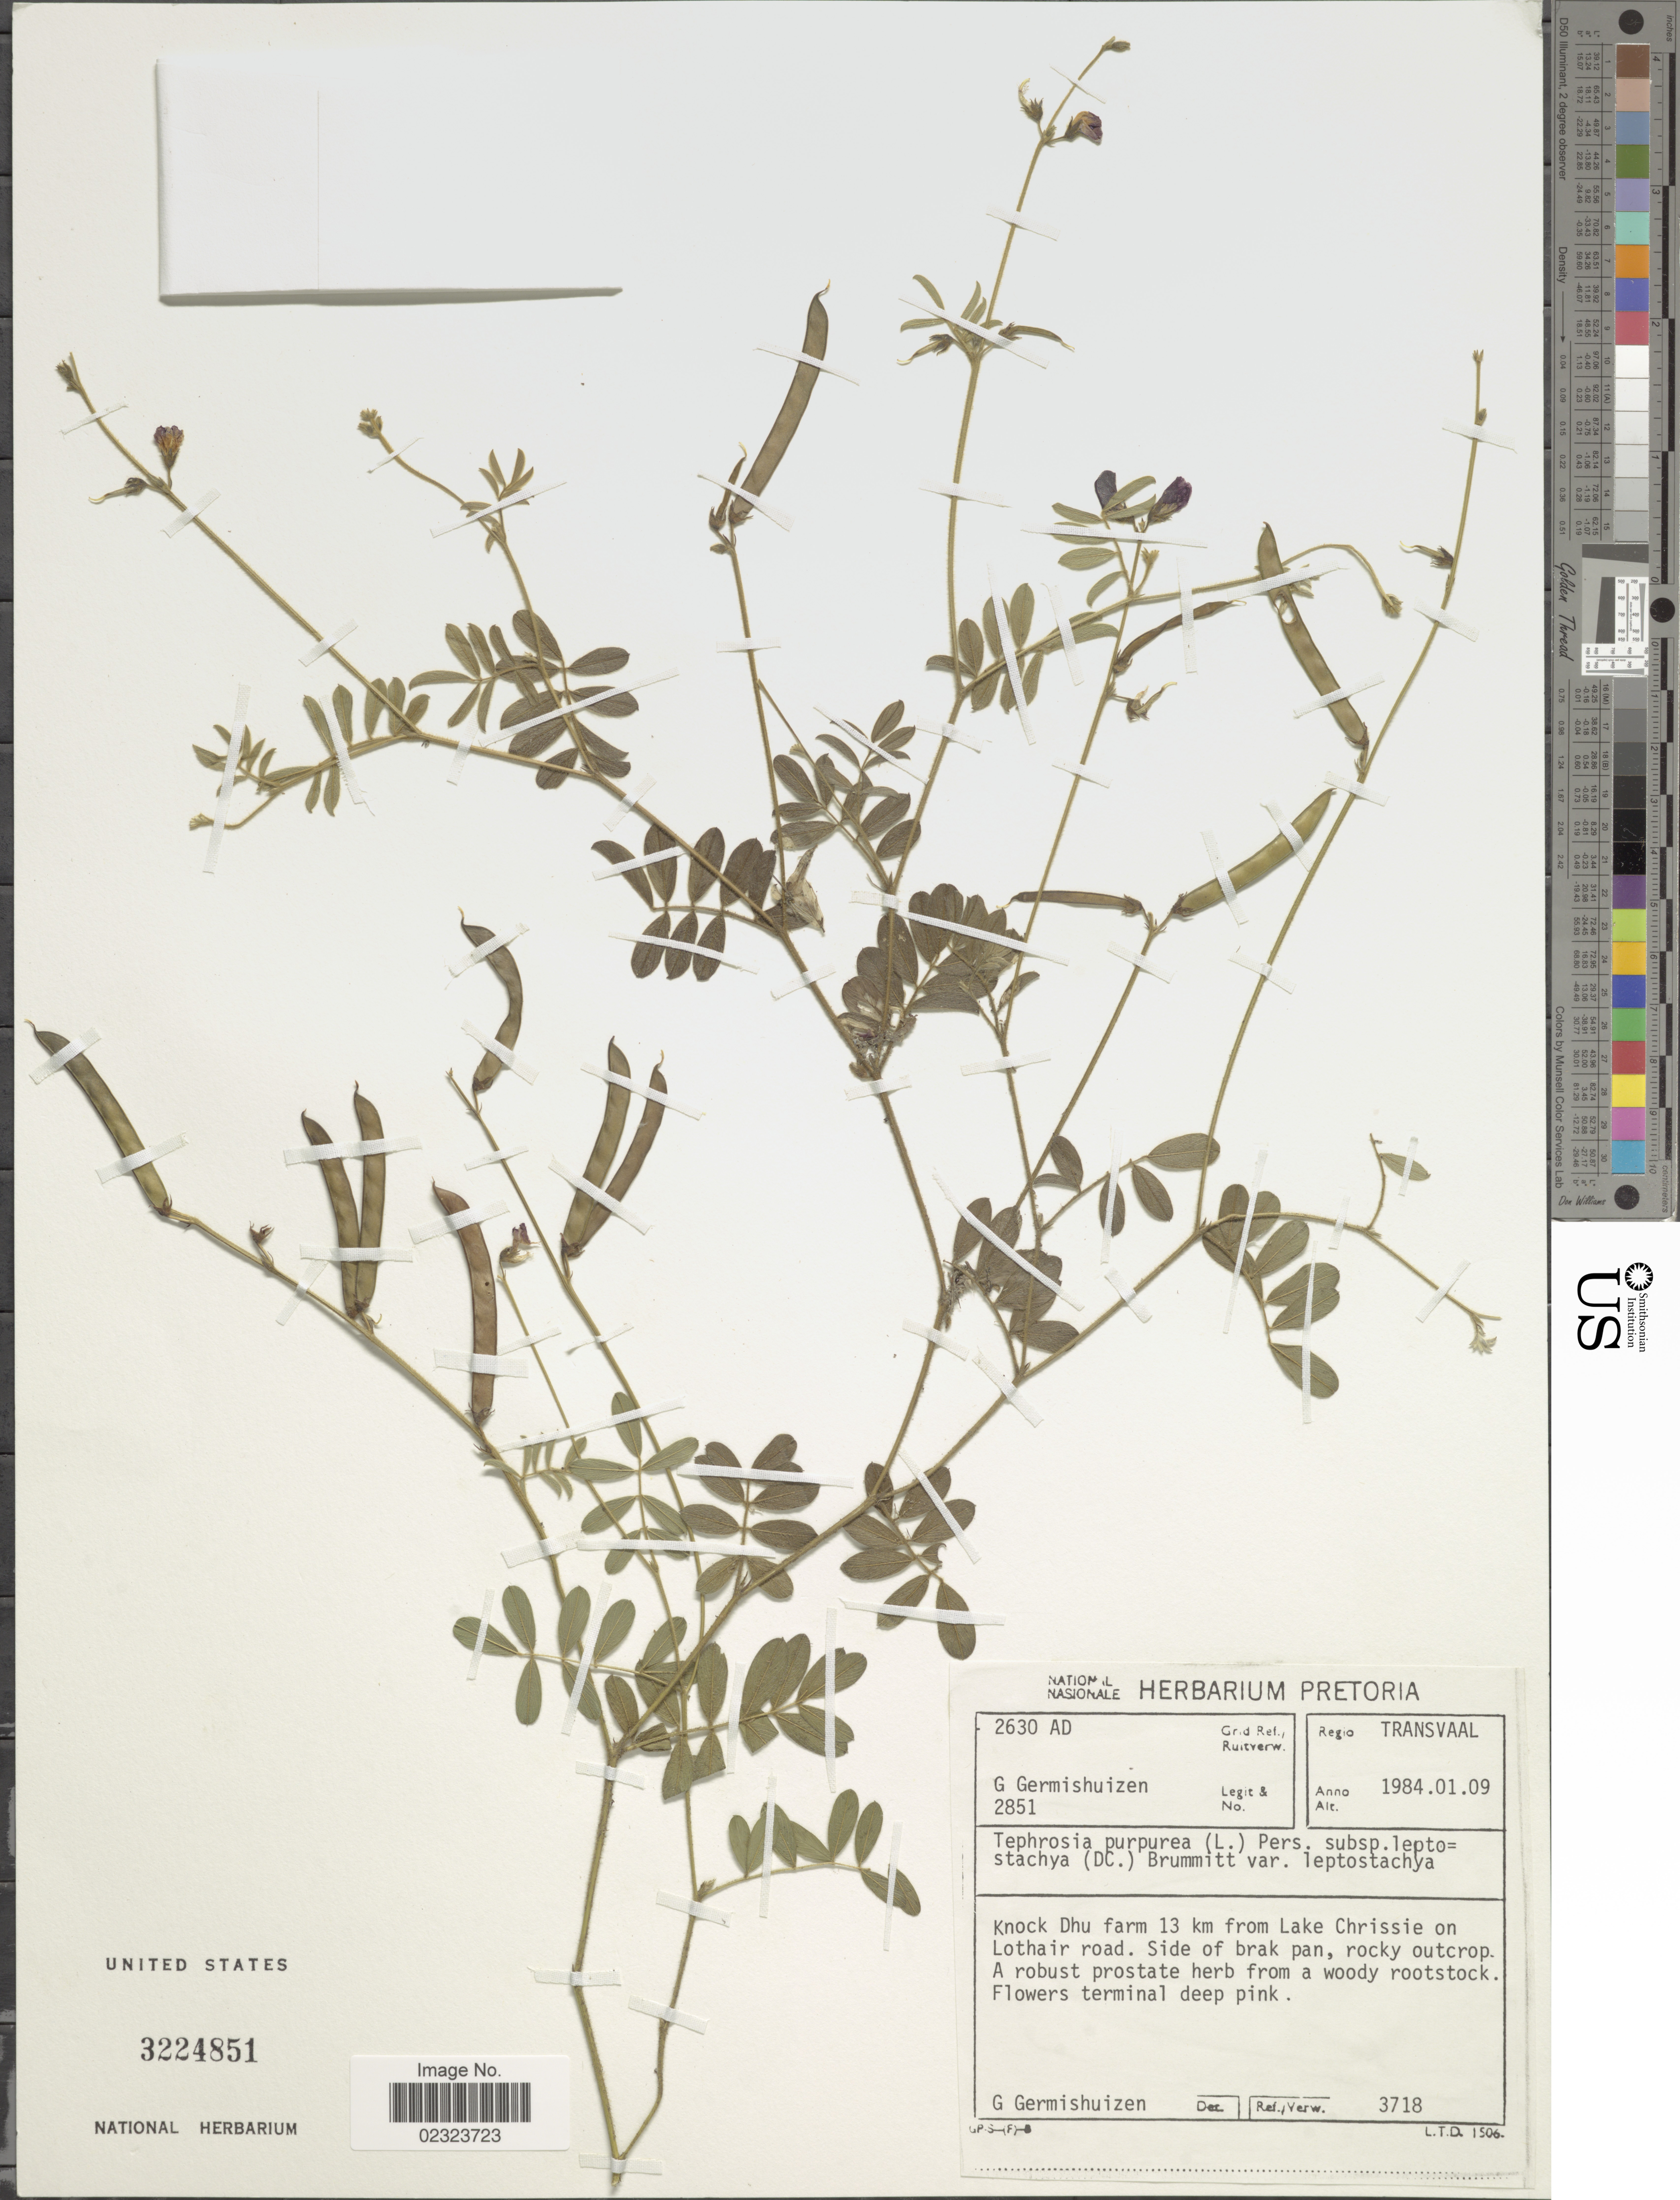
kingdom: Plantae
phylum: Tracheophyta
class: Magnoliopsida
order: Fabales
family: Fabaceae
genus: Tephrosia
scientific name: Tephrosia purpurea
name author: (L.) Pers.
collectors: G. Germishuizen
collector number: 2851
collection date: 1984-01-09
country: South Africa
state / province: Mpumalanga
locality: Regio Transvaal, Knock Dhu farm 13 km from lake Chrissie on Lothair road, side of brak pan, rocky outcrop.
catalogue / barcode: US 3224851